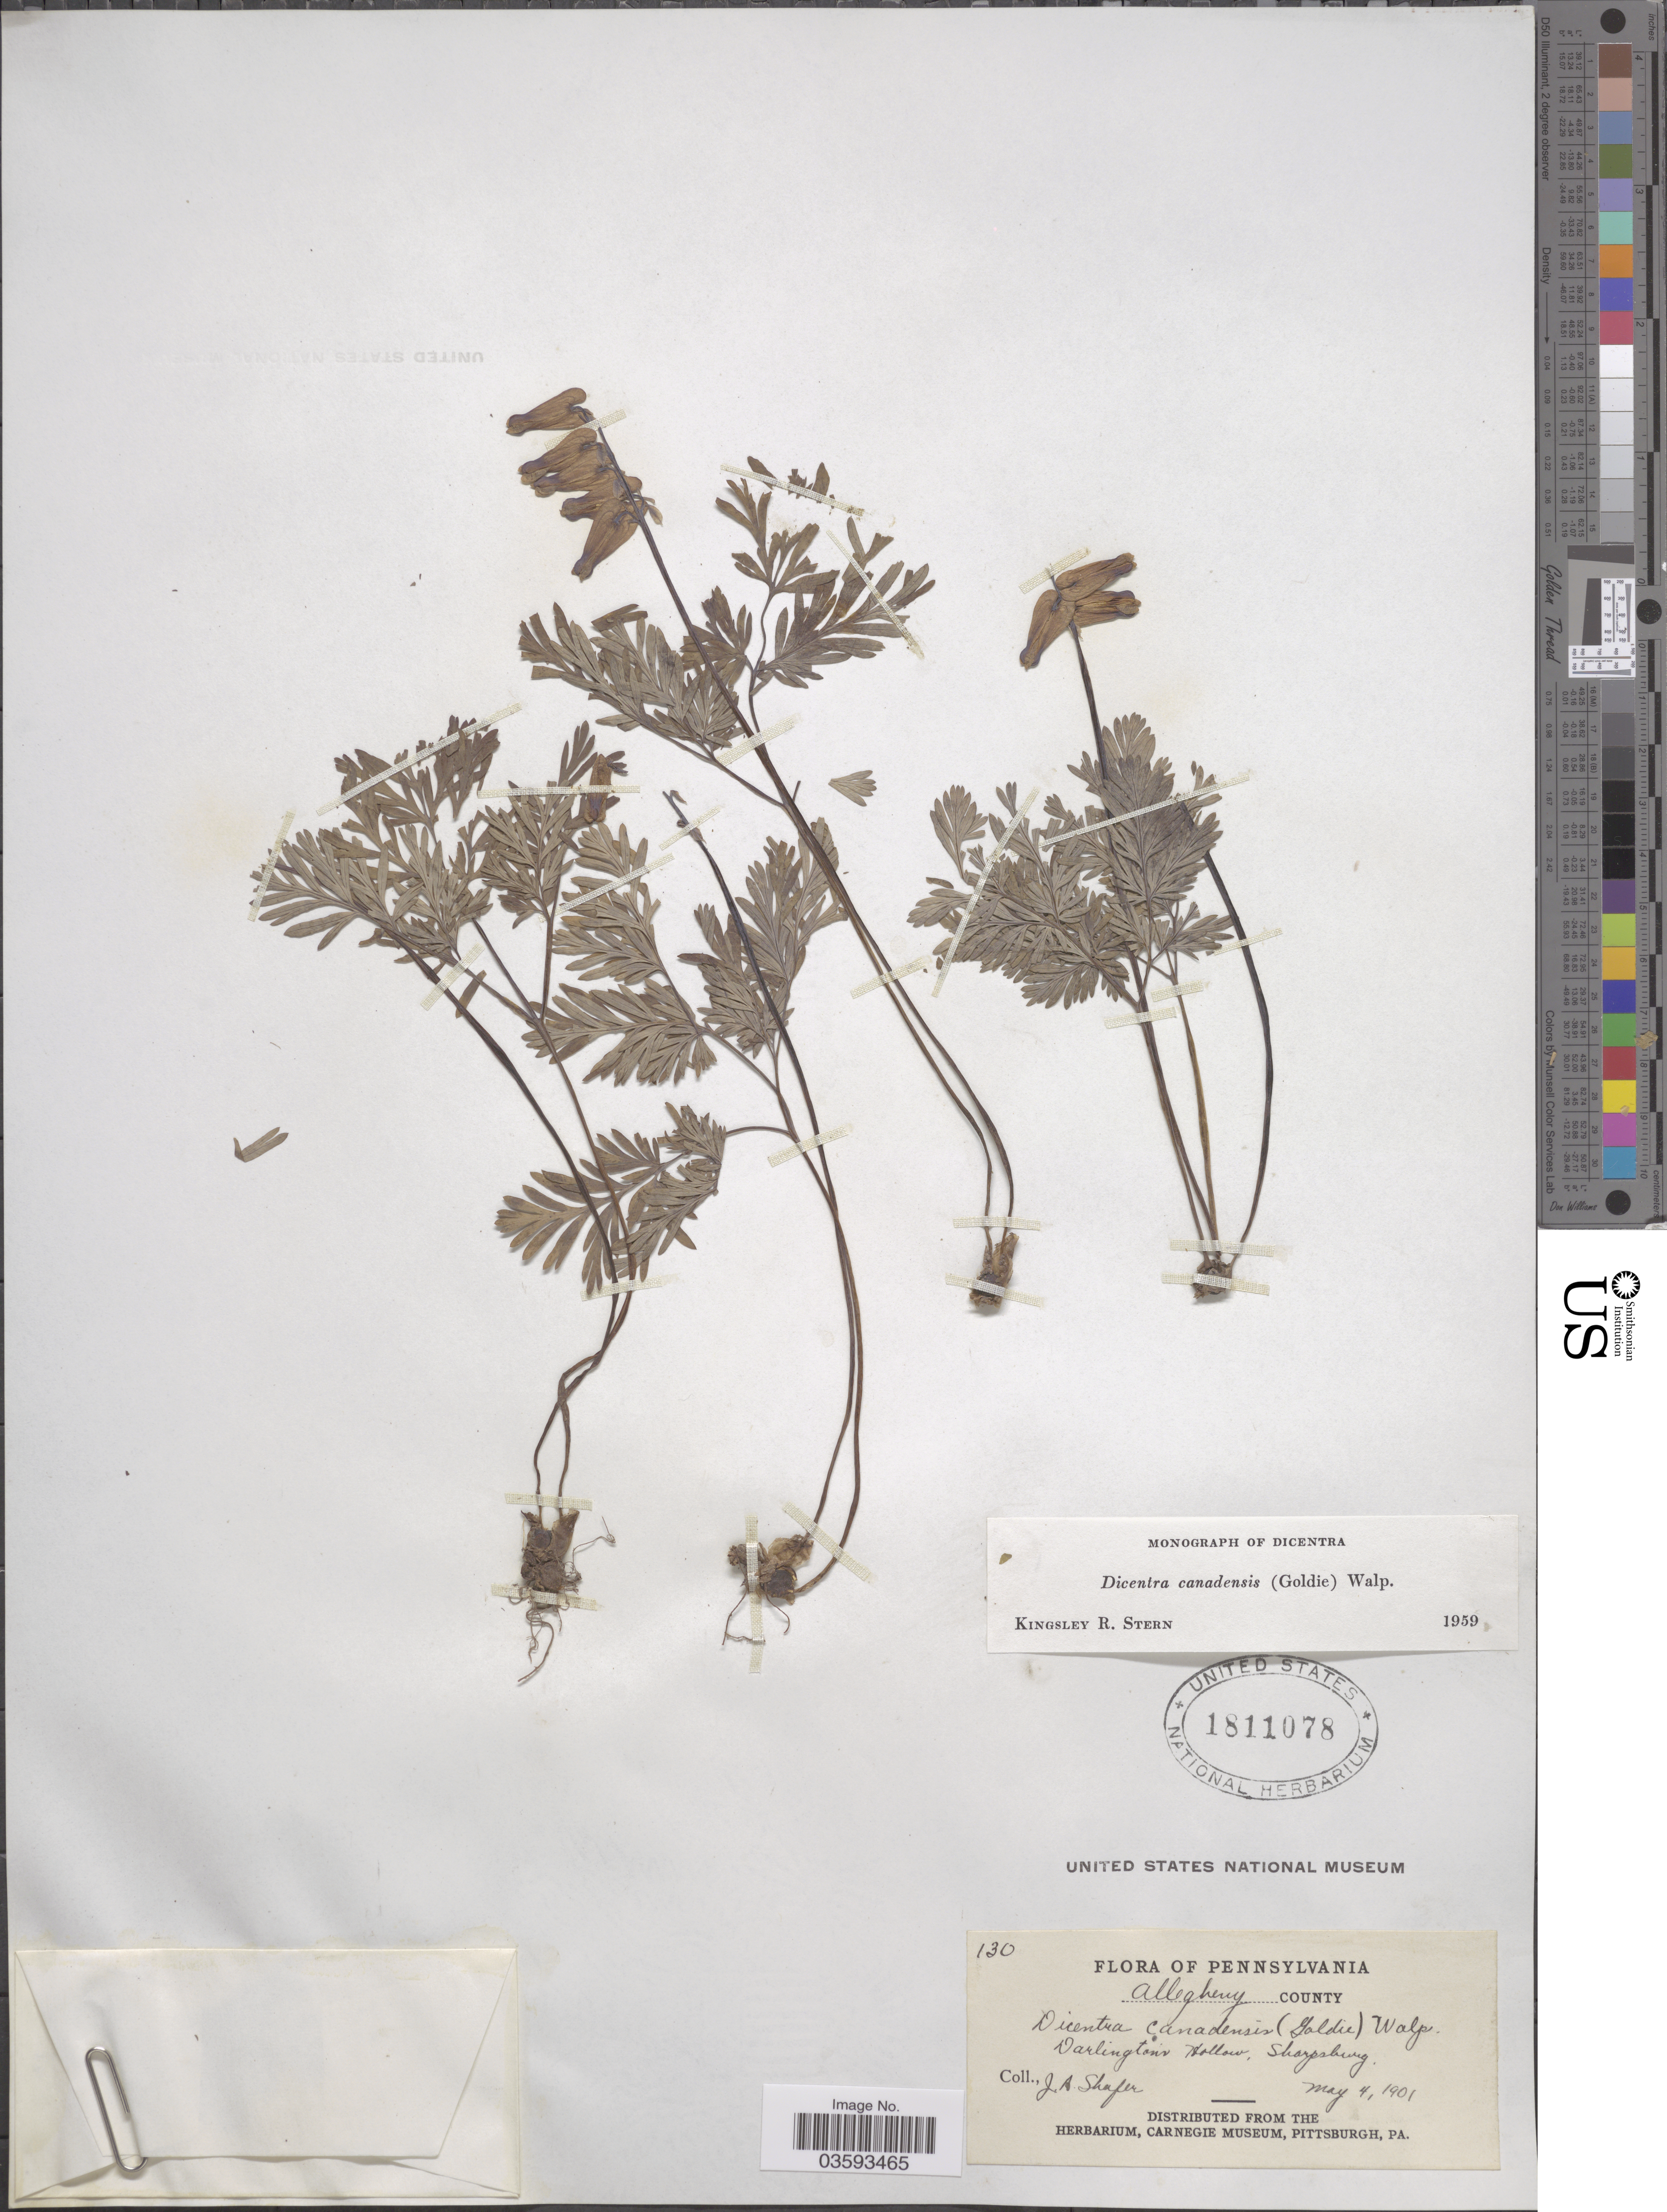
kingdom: Plantae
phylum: Tracheophyta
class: Magnoliopsida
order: Ranunculales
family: Papaveraceae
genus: Dicentra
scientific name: Dicentra canadensis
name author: (Goldie) Walp.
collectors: J. A. Shafer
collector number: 130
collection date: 1901-05-04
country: United States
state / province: Pennsylvania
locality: Allegheny County. Darlingtons Hollow, Sharpsburg.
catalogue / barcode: US 1811078